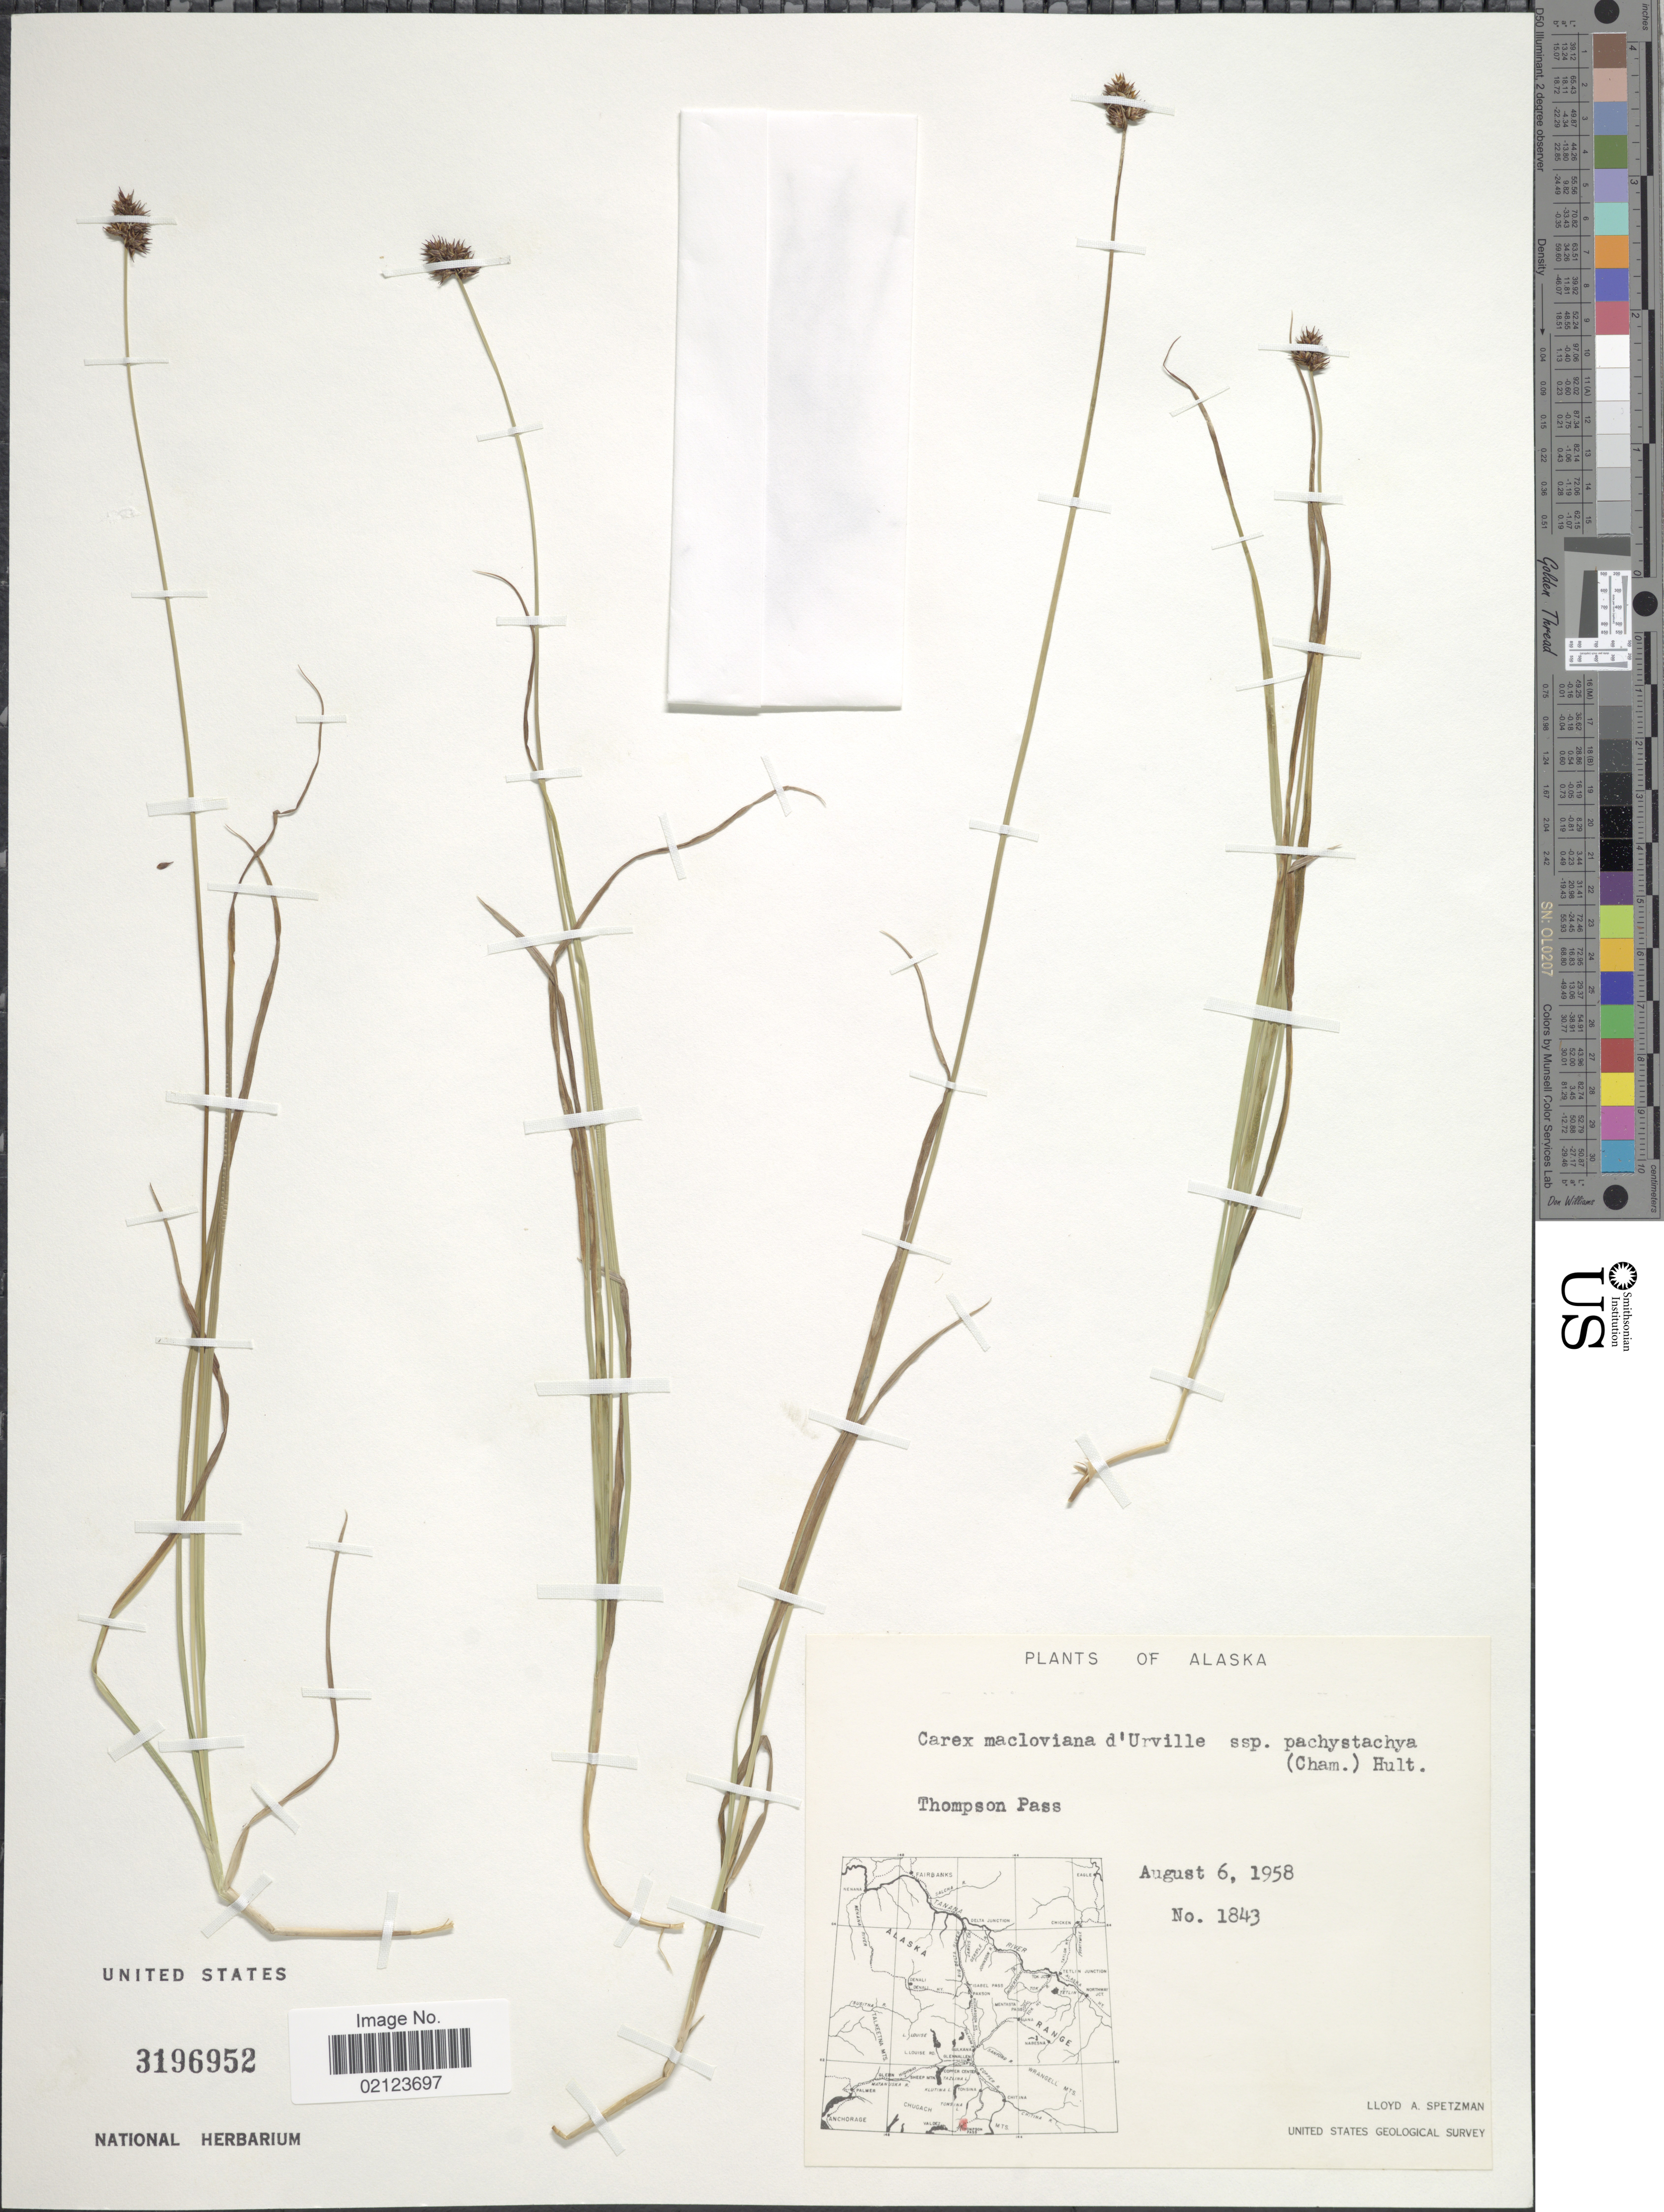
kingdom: Plantae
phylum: Tracheophyta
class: Liliopsida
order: Poales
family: Cyperaceae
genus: Carex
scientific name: Carex pachystachya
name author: Cham. ex Steud.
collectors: L. Spetzman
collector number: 1843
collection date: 1958-08-06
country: United States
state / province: Alaska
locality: Thompson Pass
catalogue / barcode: US 3196952